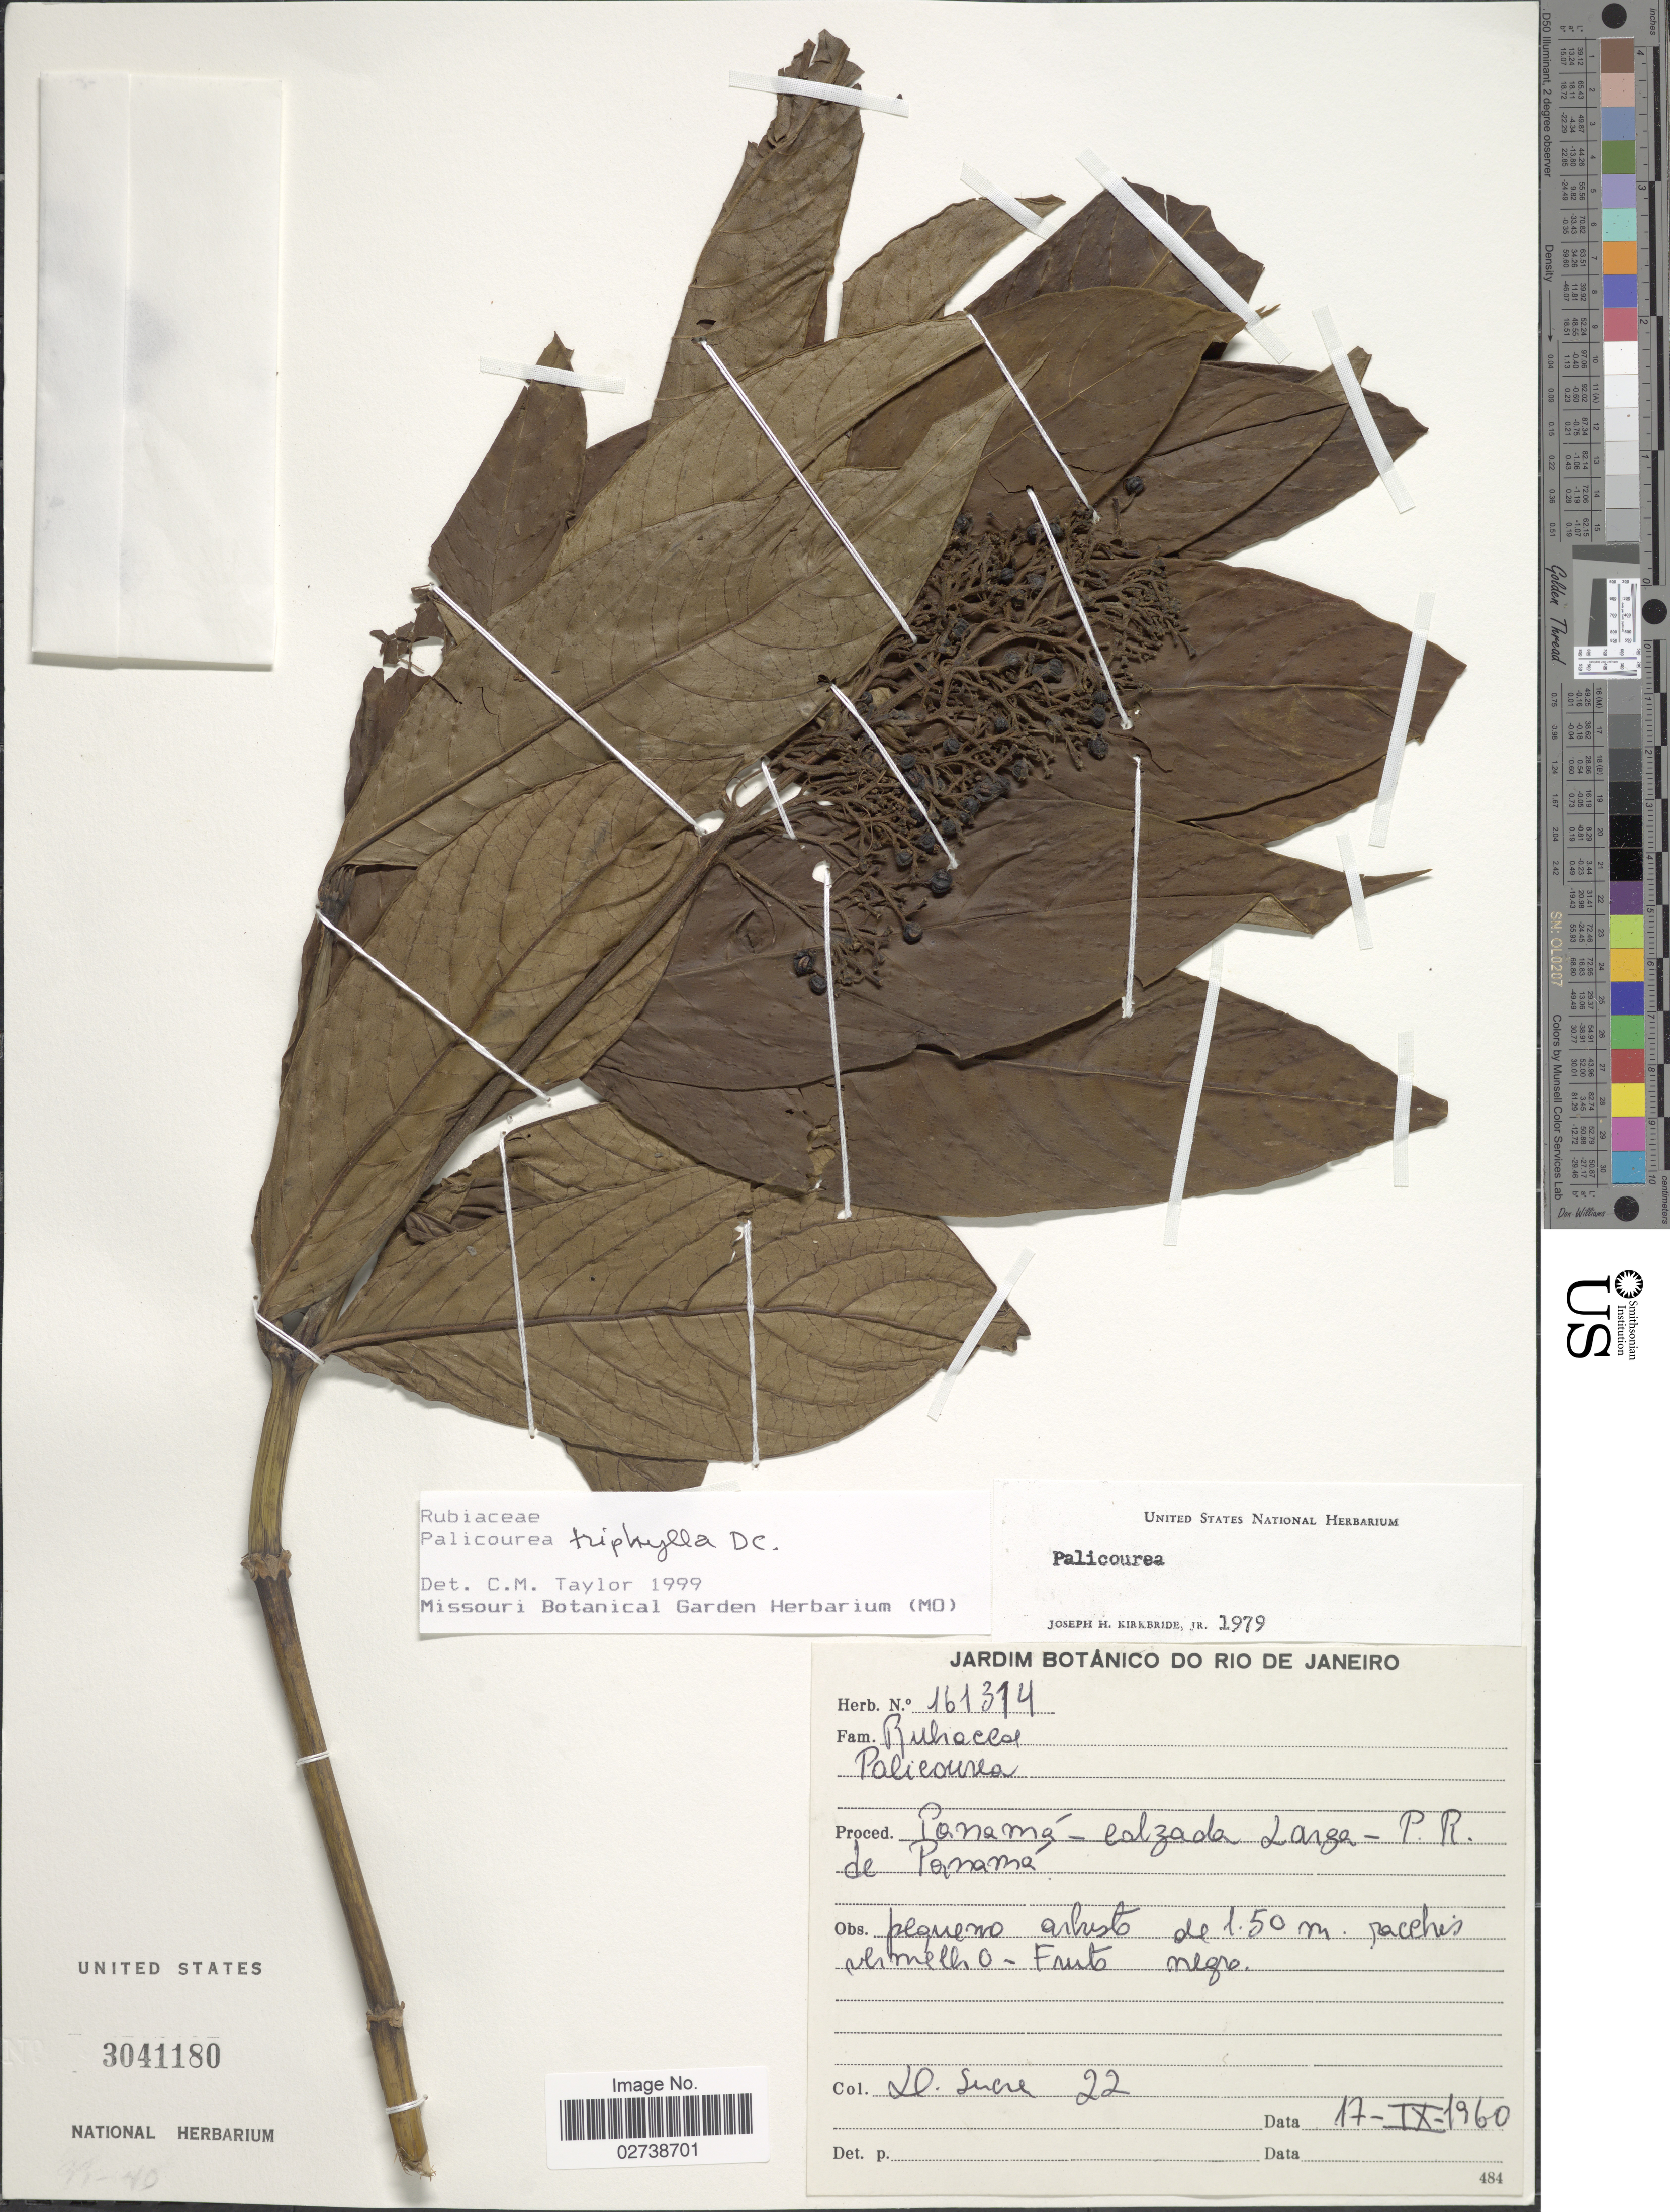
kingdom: Plantae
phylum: Tracheophyta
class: Magnoliopsida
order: Gentianales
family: Rubiaceae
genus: Palicourea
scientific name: Palicourea triphylla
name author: DC.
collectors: D. Sucre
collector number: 22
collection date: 1960-09-17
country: Panama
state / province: Panamá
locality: Calzada Larga - P.R. de Panamá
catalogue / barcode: US 3041180